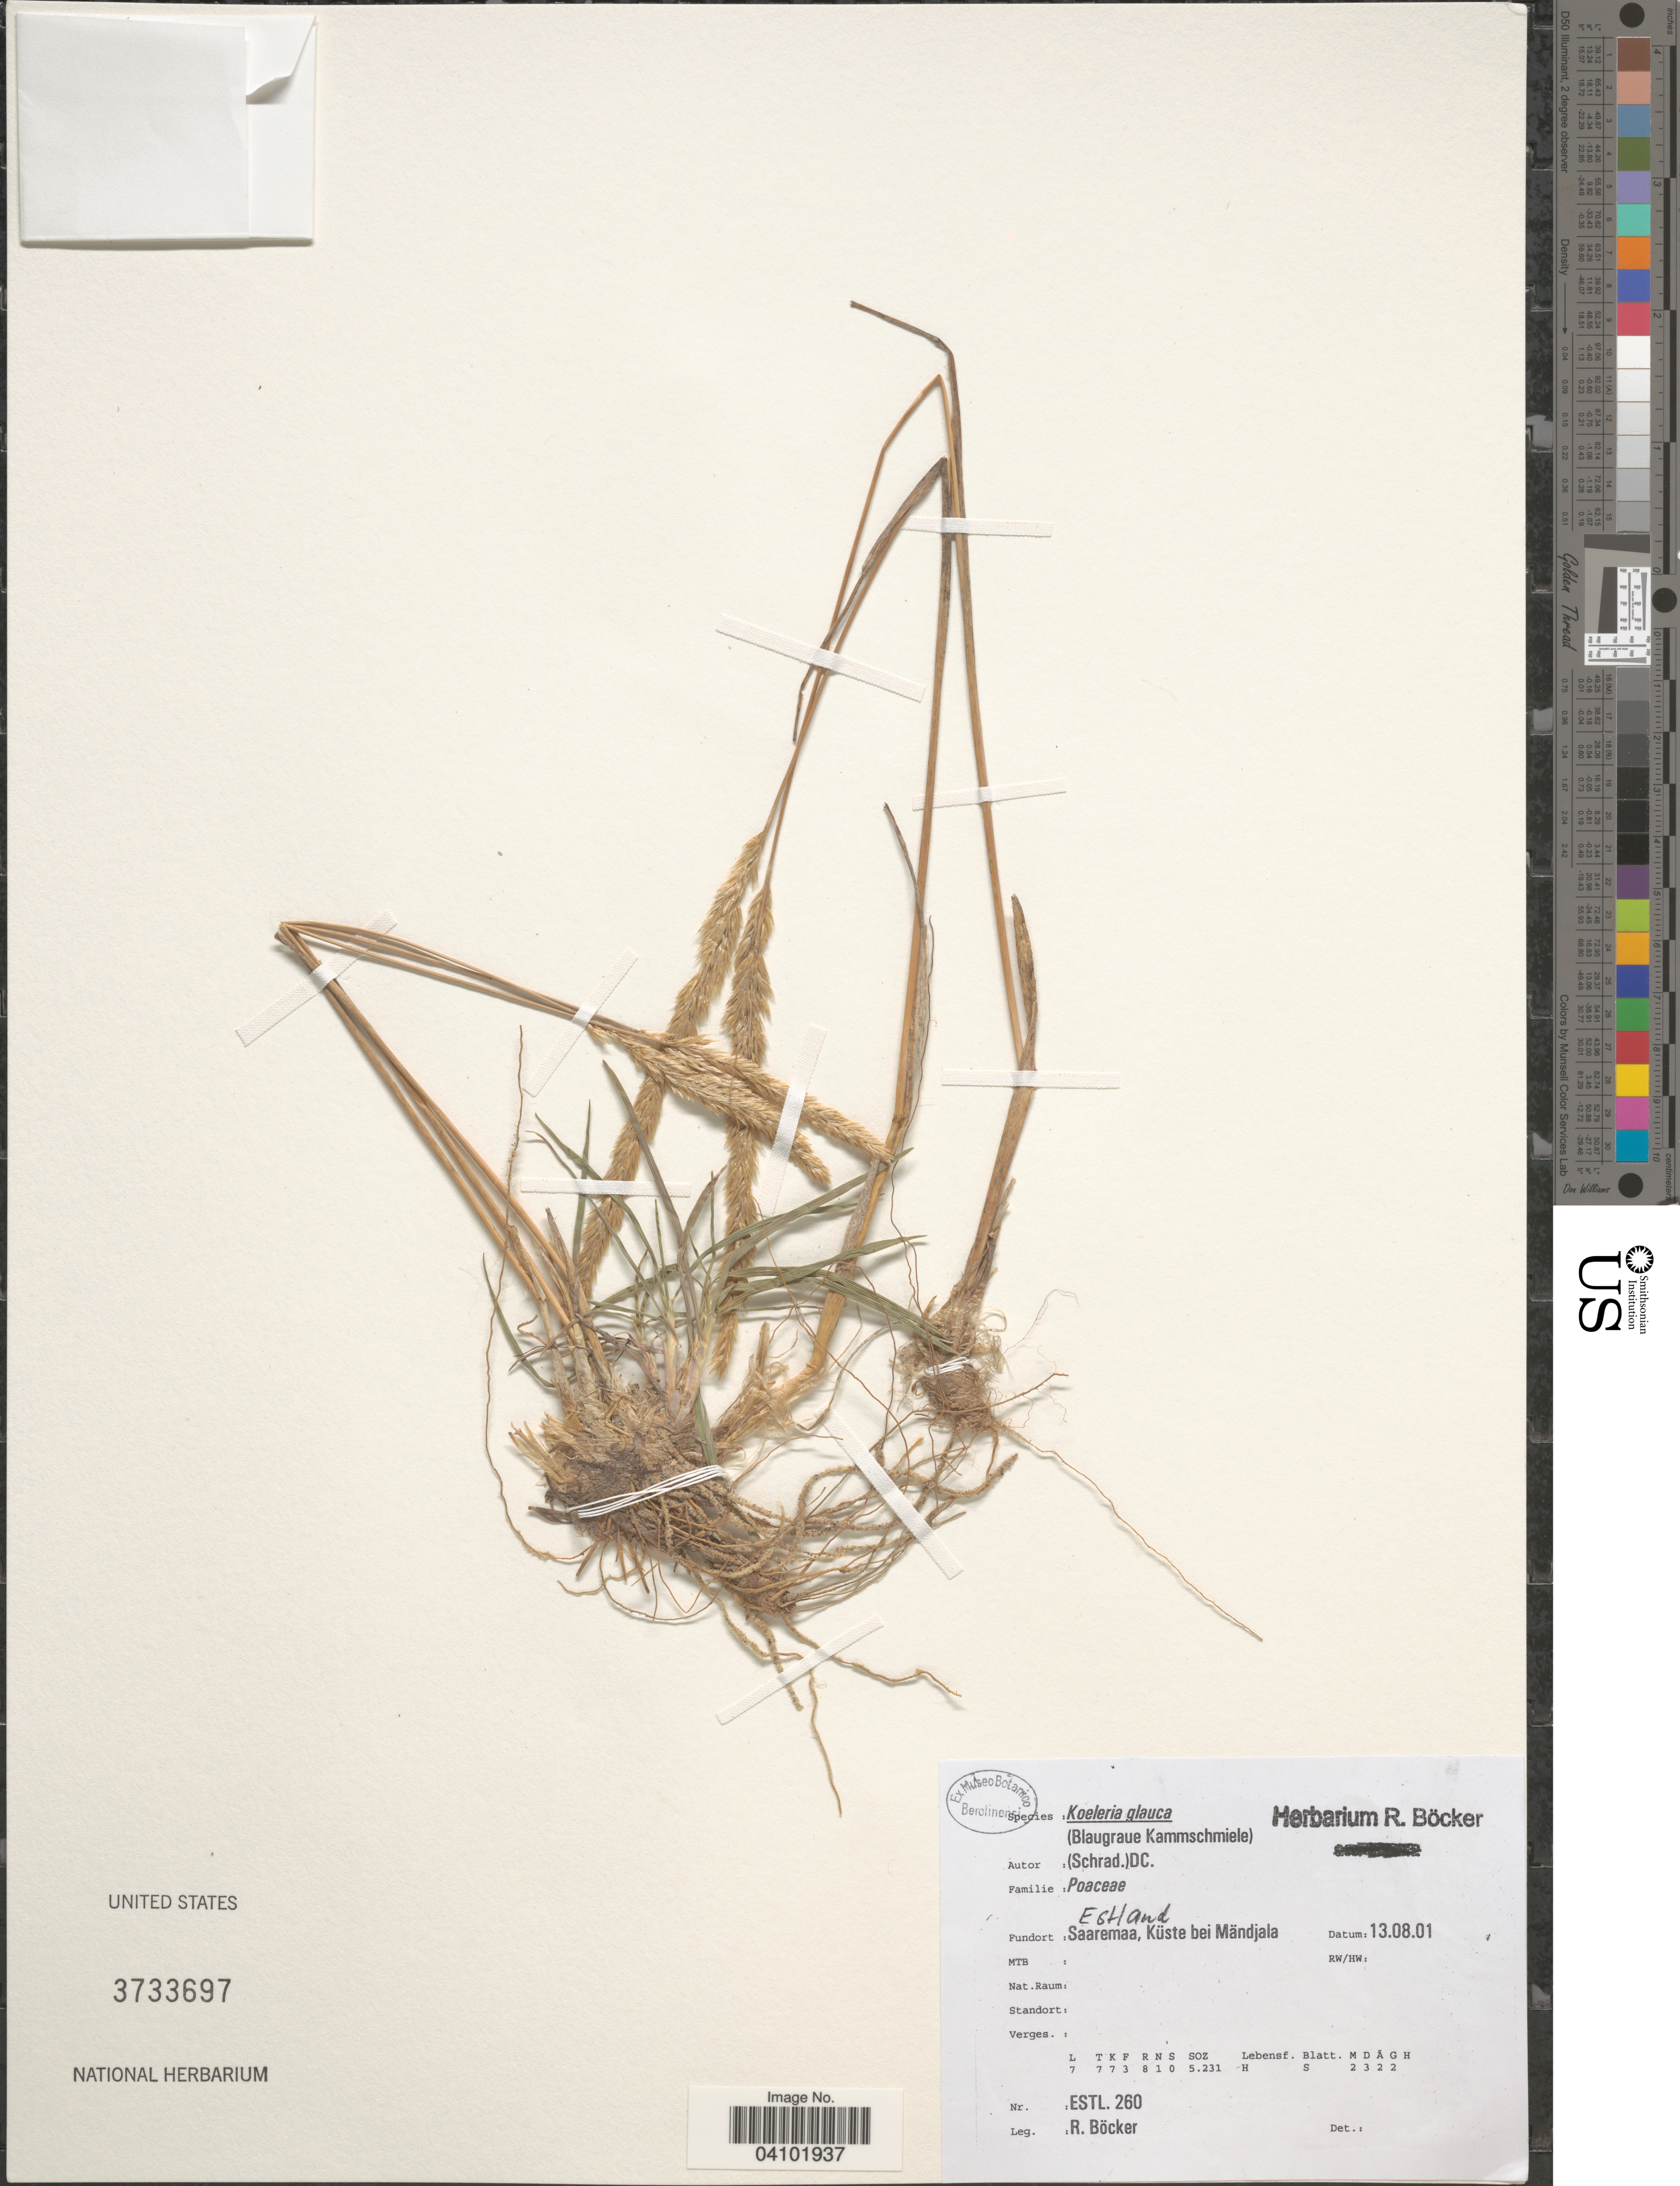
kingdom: Plantae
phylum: Tracheophyta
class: Liliopsida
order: Poales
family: Poaceae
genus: Koeleria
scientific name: Koeleria glauca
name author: (Spreng.) DC.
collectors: R. Böcker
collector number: ESTL.260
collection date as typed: Transcribed d/m/y: 13/8/1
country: Estonia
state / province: Saare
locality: Estland. Saaremaa, Küste bei Mändjala.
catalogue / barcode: US 3733697